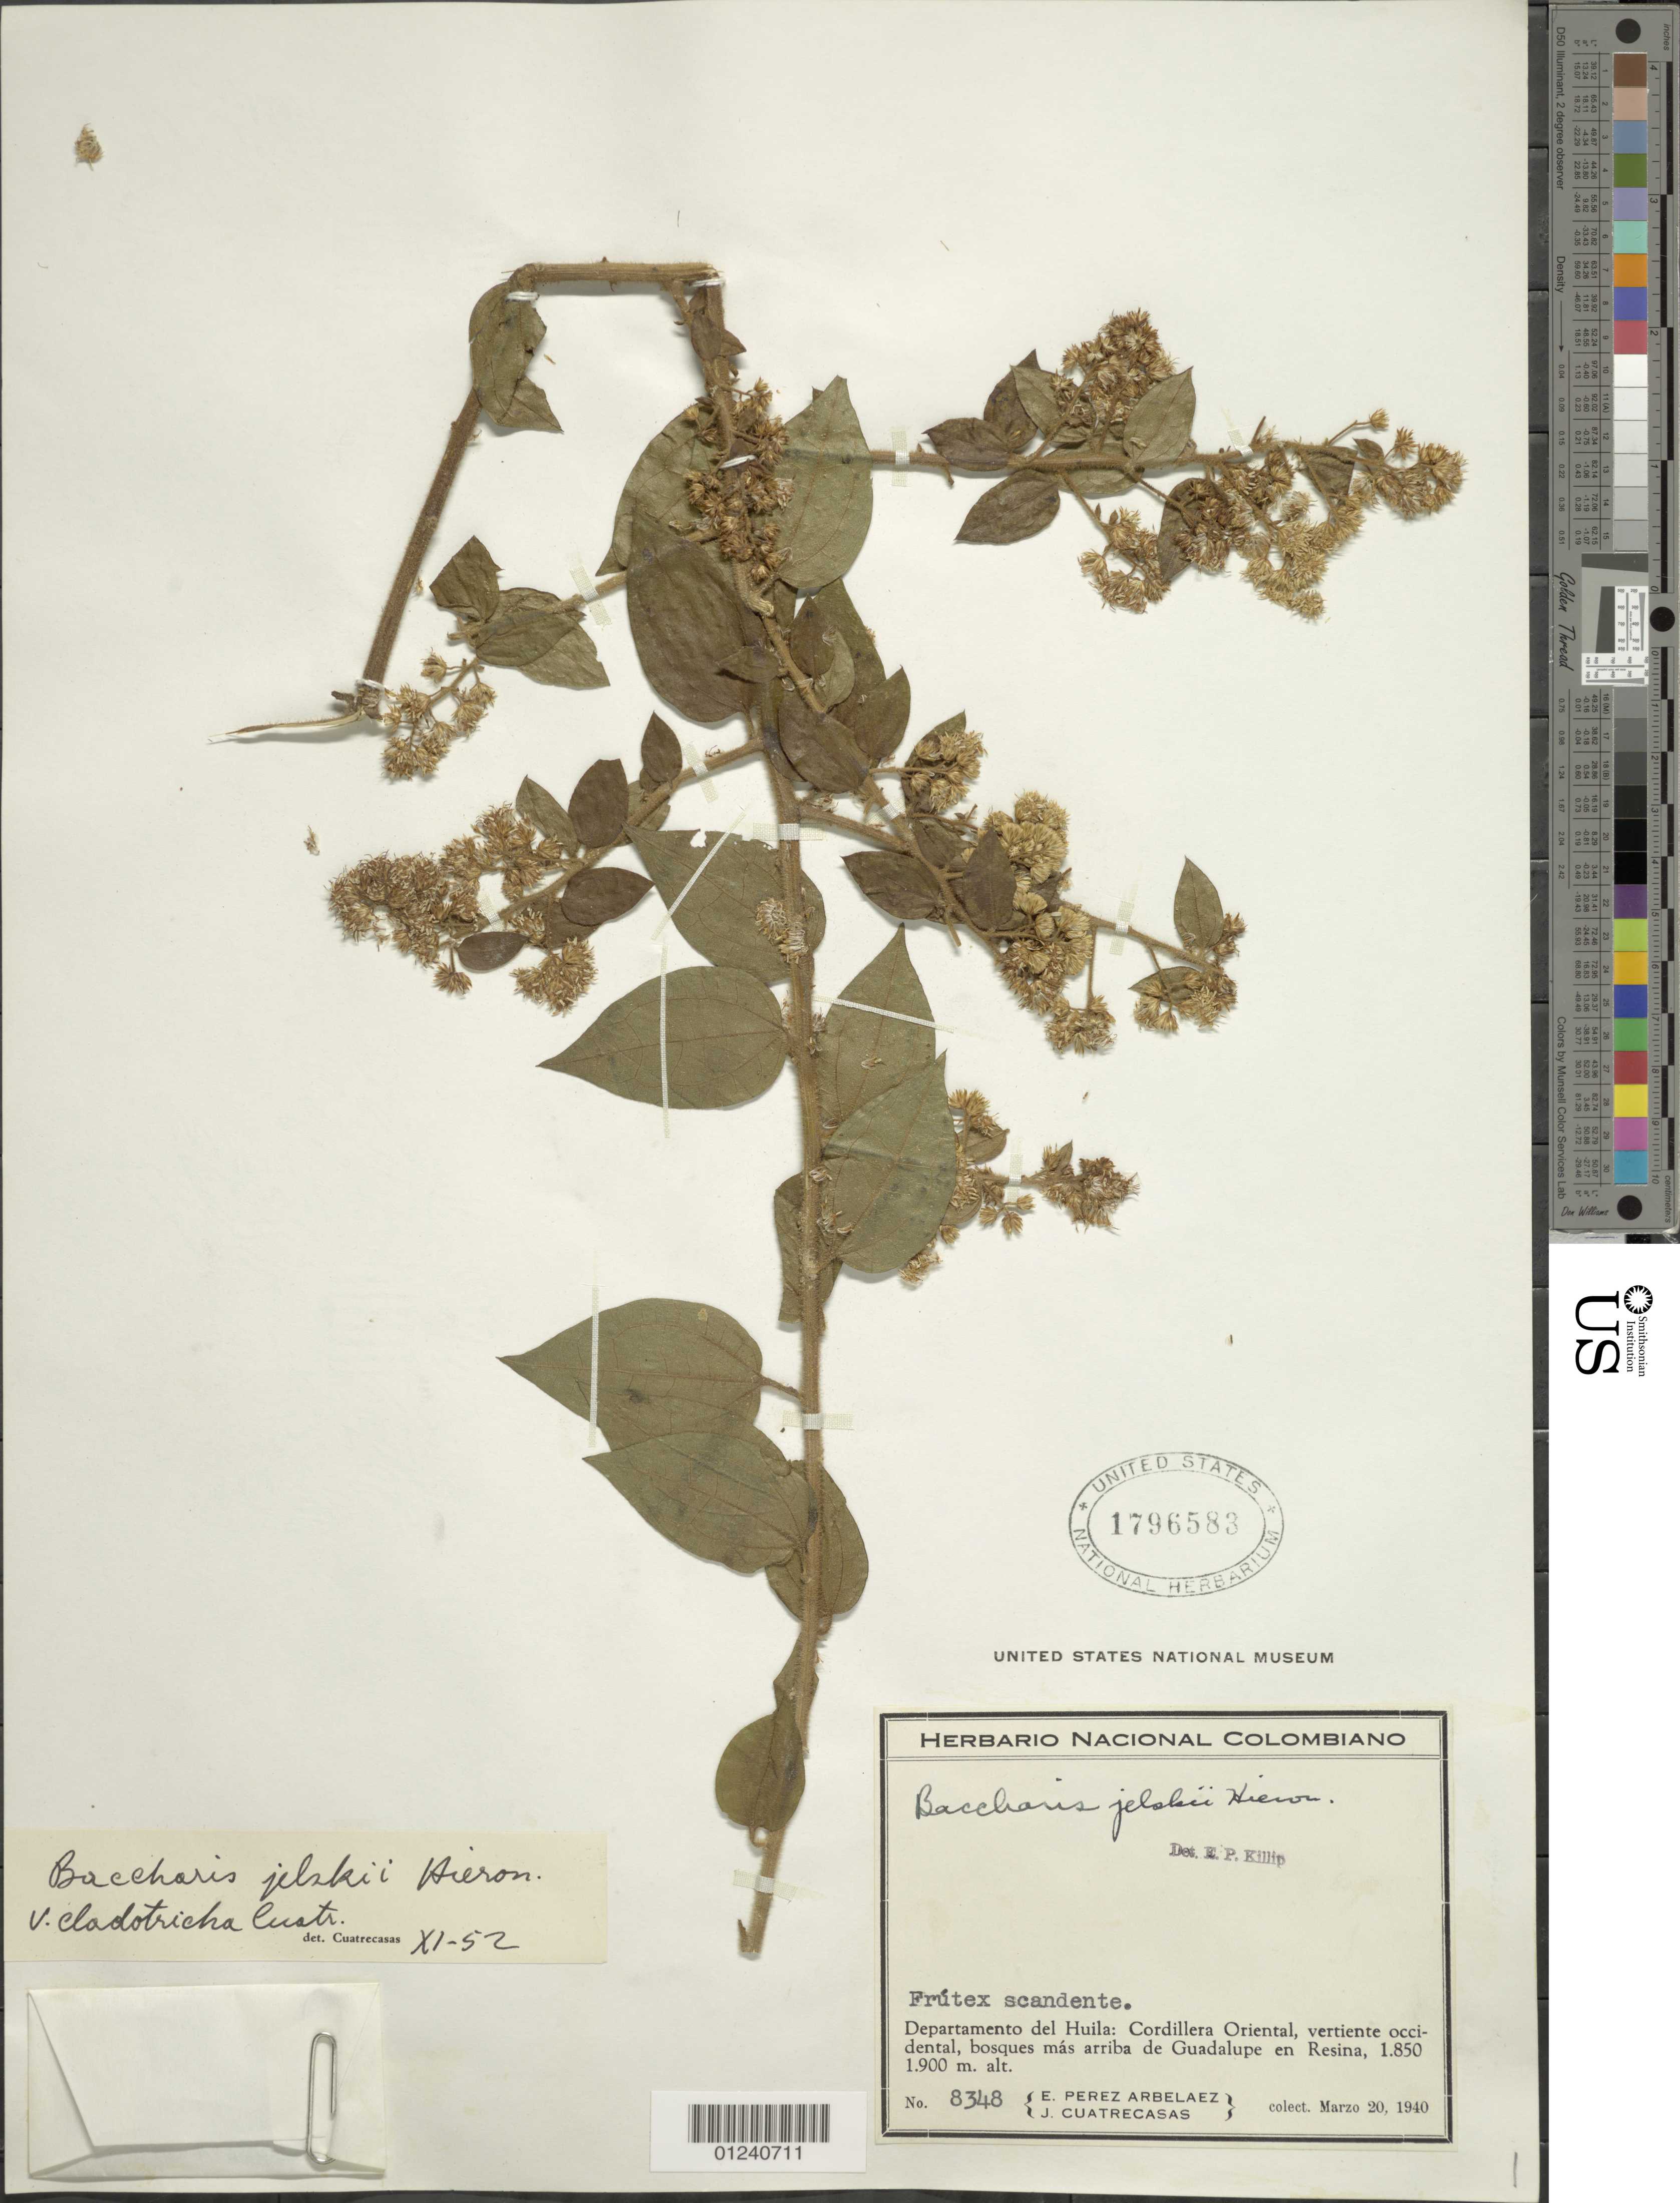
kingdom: Plantae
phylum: Tracheophyta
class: Magnoliopsida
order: Asterales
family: Asteraceae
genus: Baccharis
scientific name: Baccharis jelskii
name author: Hieron.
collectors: E. Pérez Arbeláez & J. Cuatrecasas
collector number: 8348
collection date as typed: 20-Mar-40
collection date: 1940-03-20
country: Colombia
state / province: Huila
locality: Cordillera Oriental, vertiente occidental, bosques mas arriba de Guadalupe en Resina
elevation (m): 1850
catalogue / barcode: US 1796583